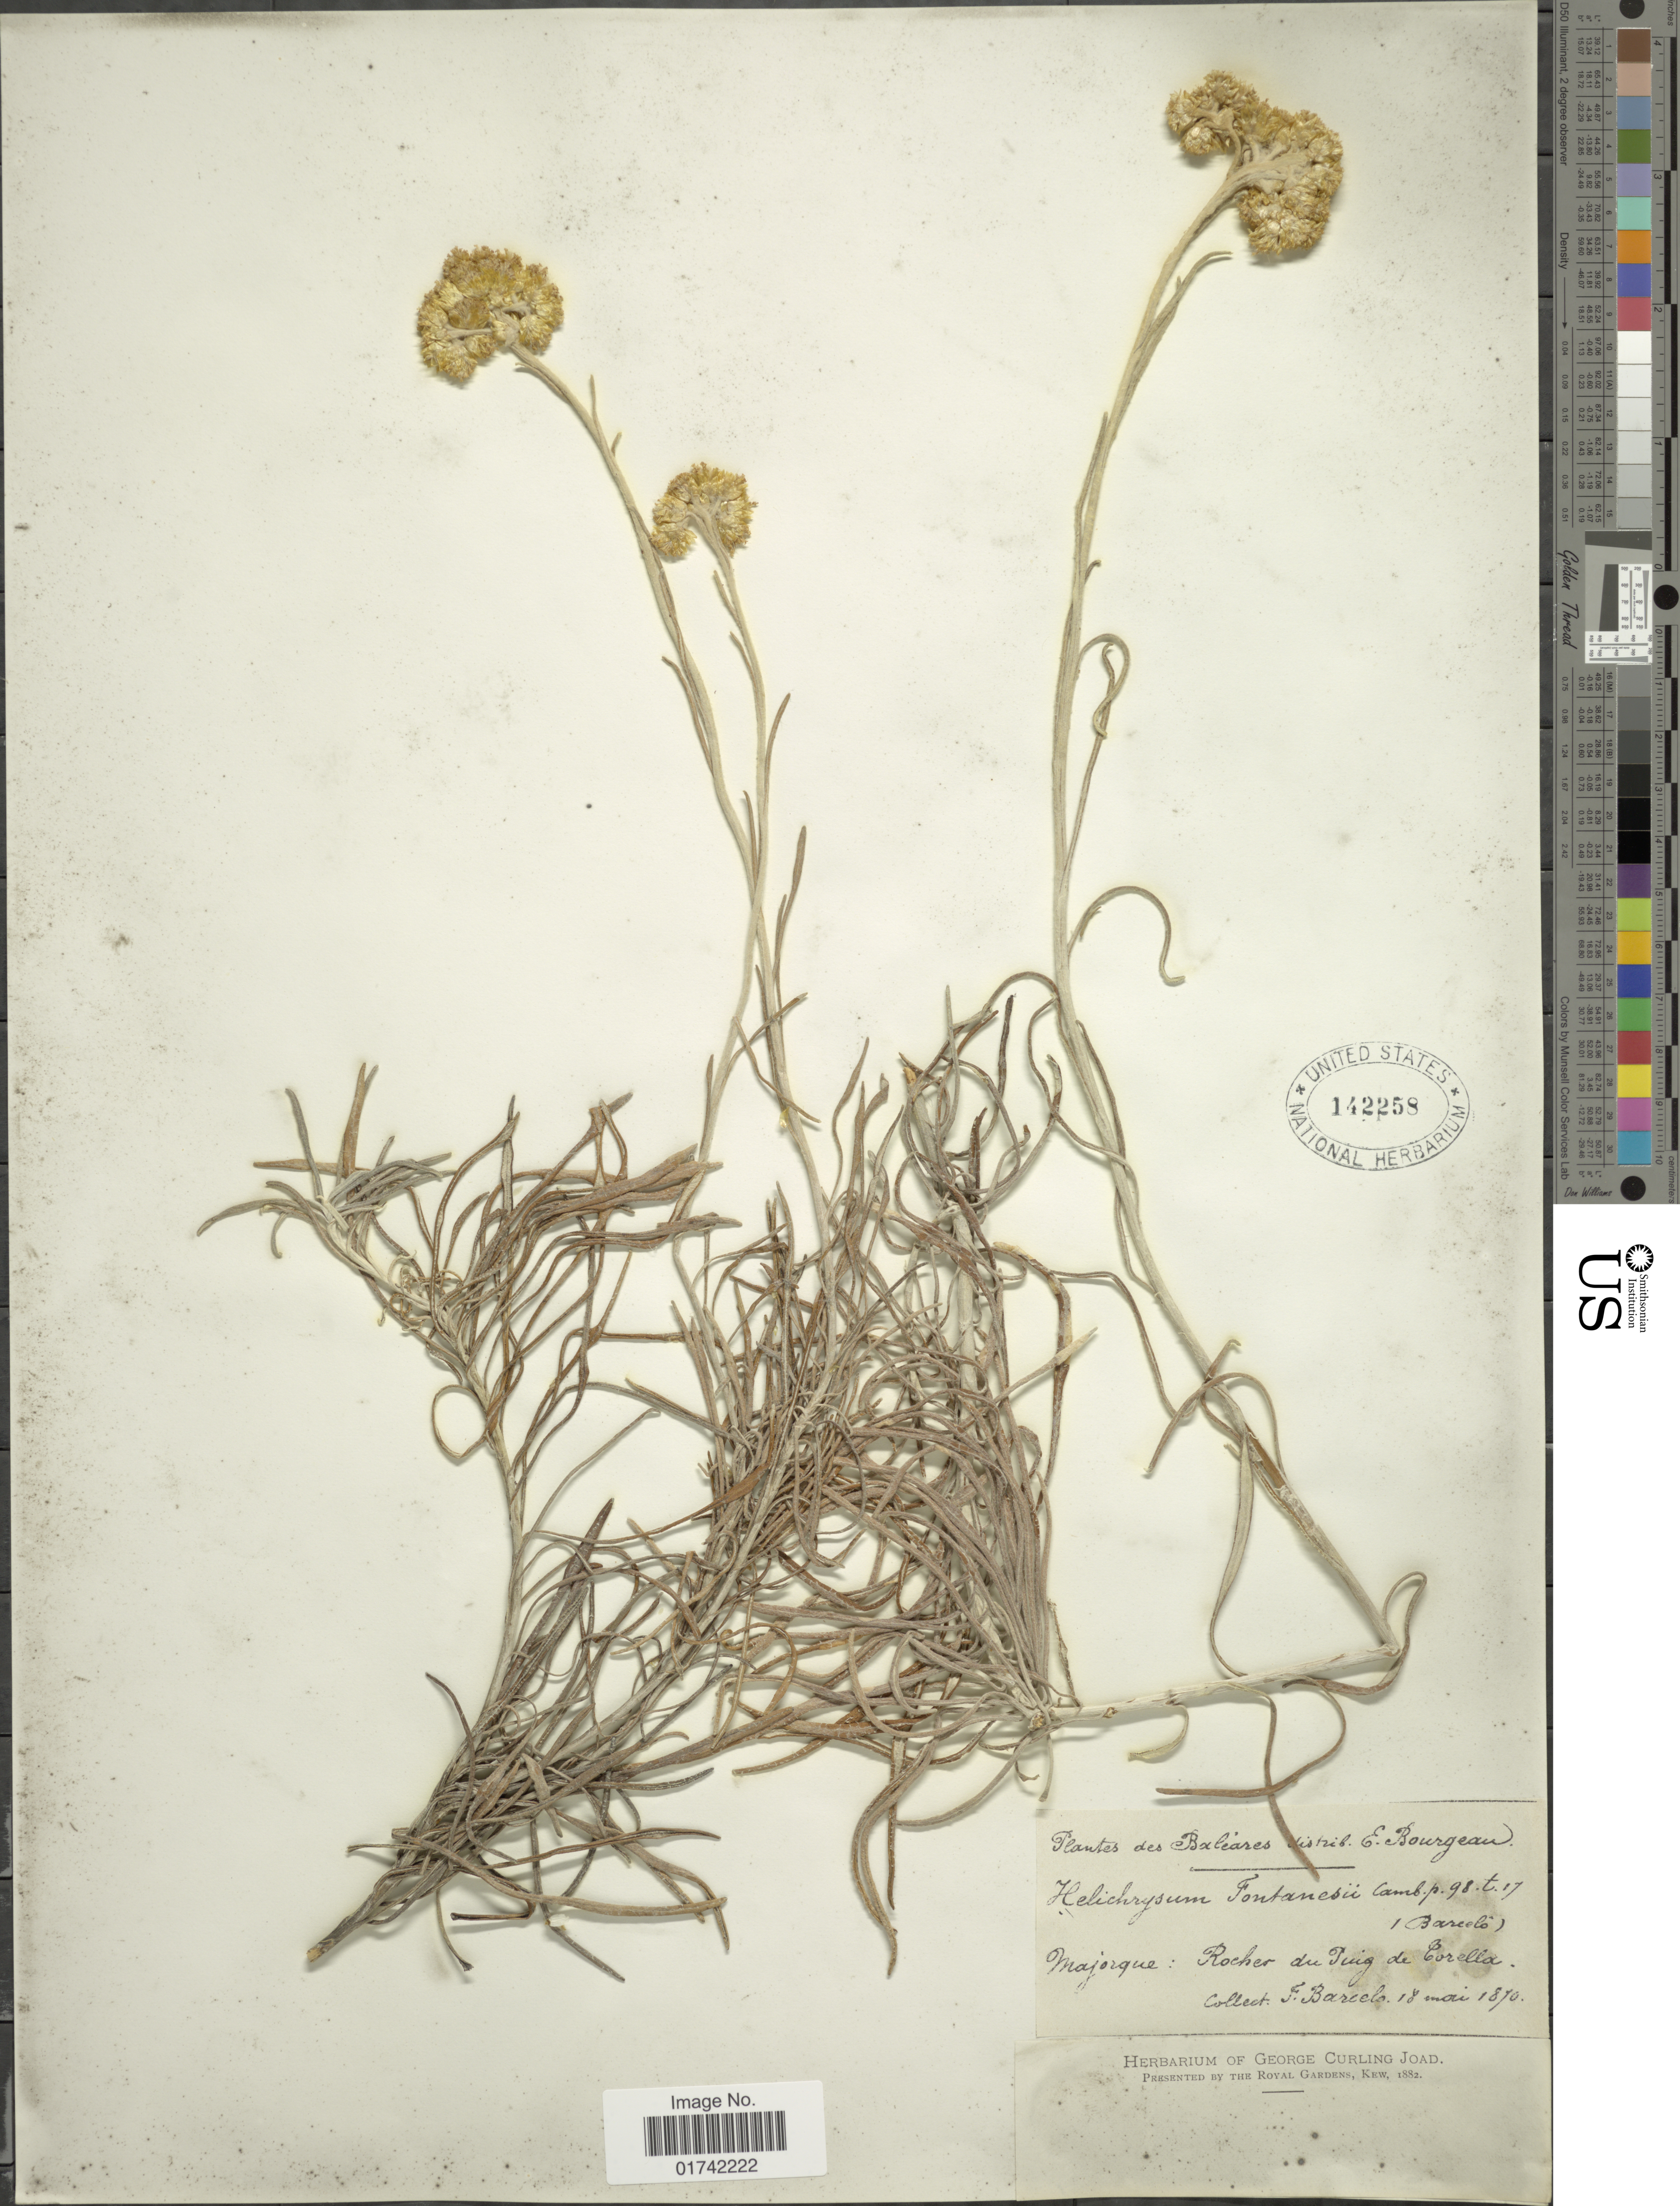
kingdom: Plantae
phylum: Tracheophyta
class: Magnoliopsida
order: Asterales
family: Asteraceae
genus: Helichrysum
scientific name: Helichrysum fontanesii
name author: Cambess.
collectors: F. Barcelo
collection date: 1870-05-18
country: Spain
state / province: Islas Baleares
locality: Baleares district, Majorque: Rocher du Puig de Torrella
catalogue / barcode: US 142258